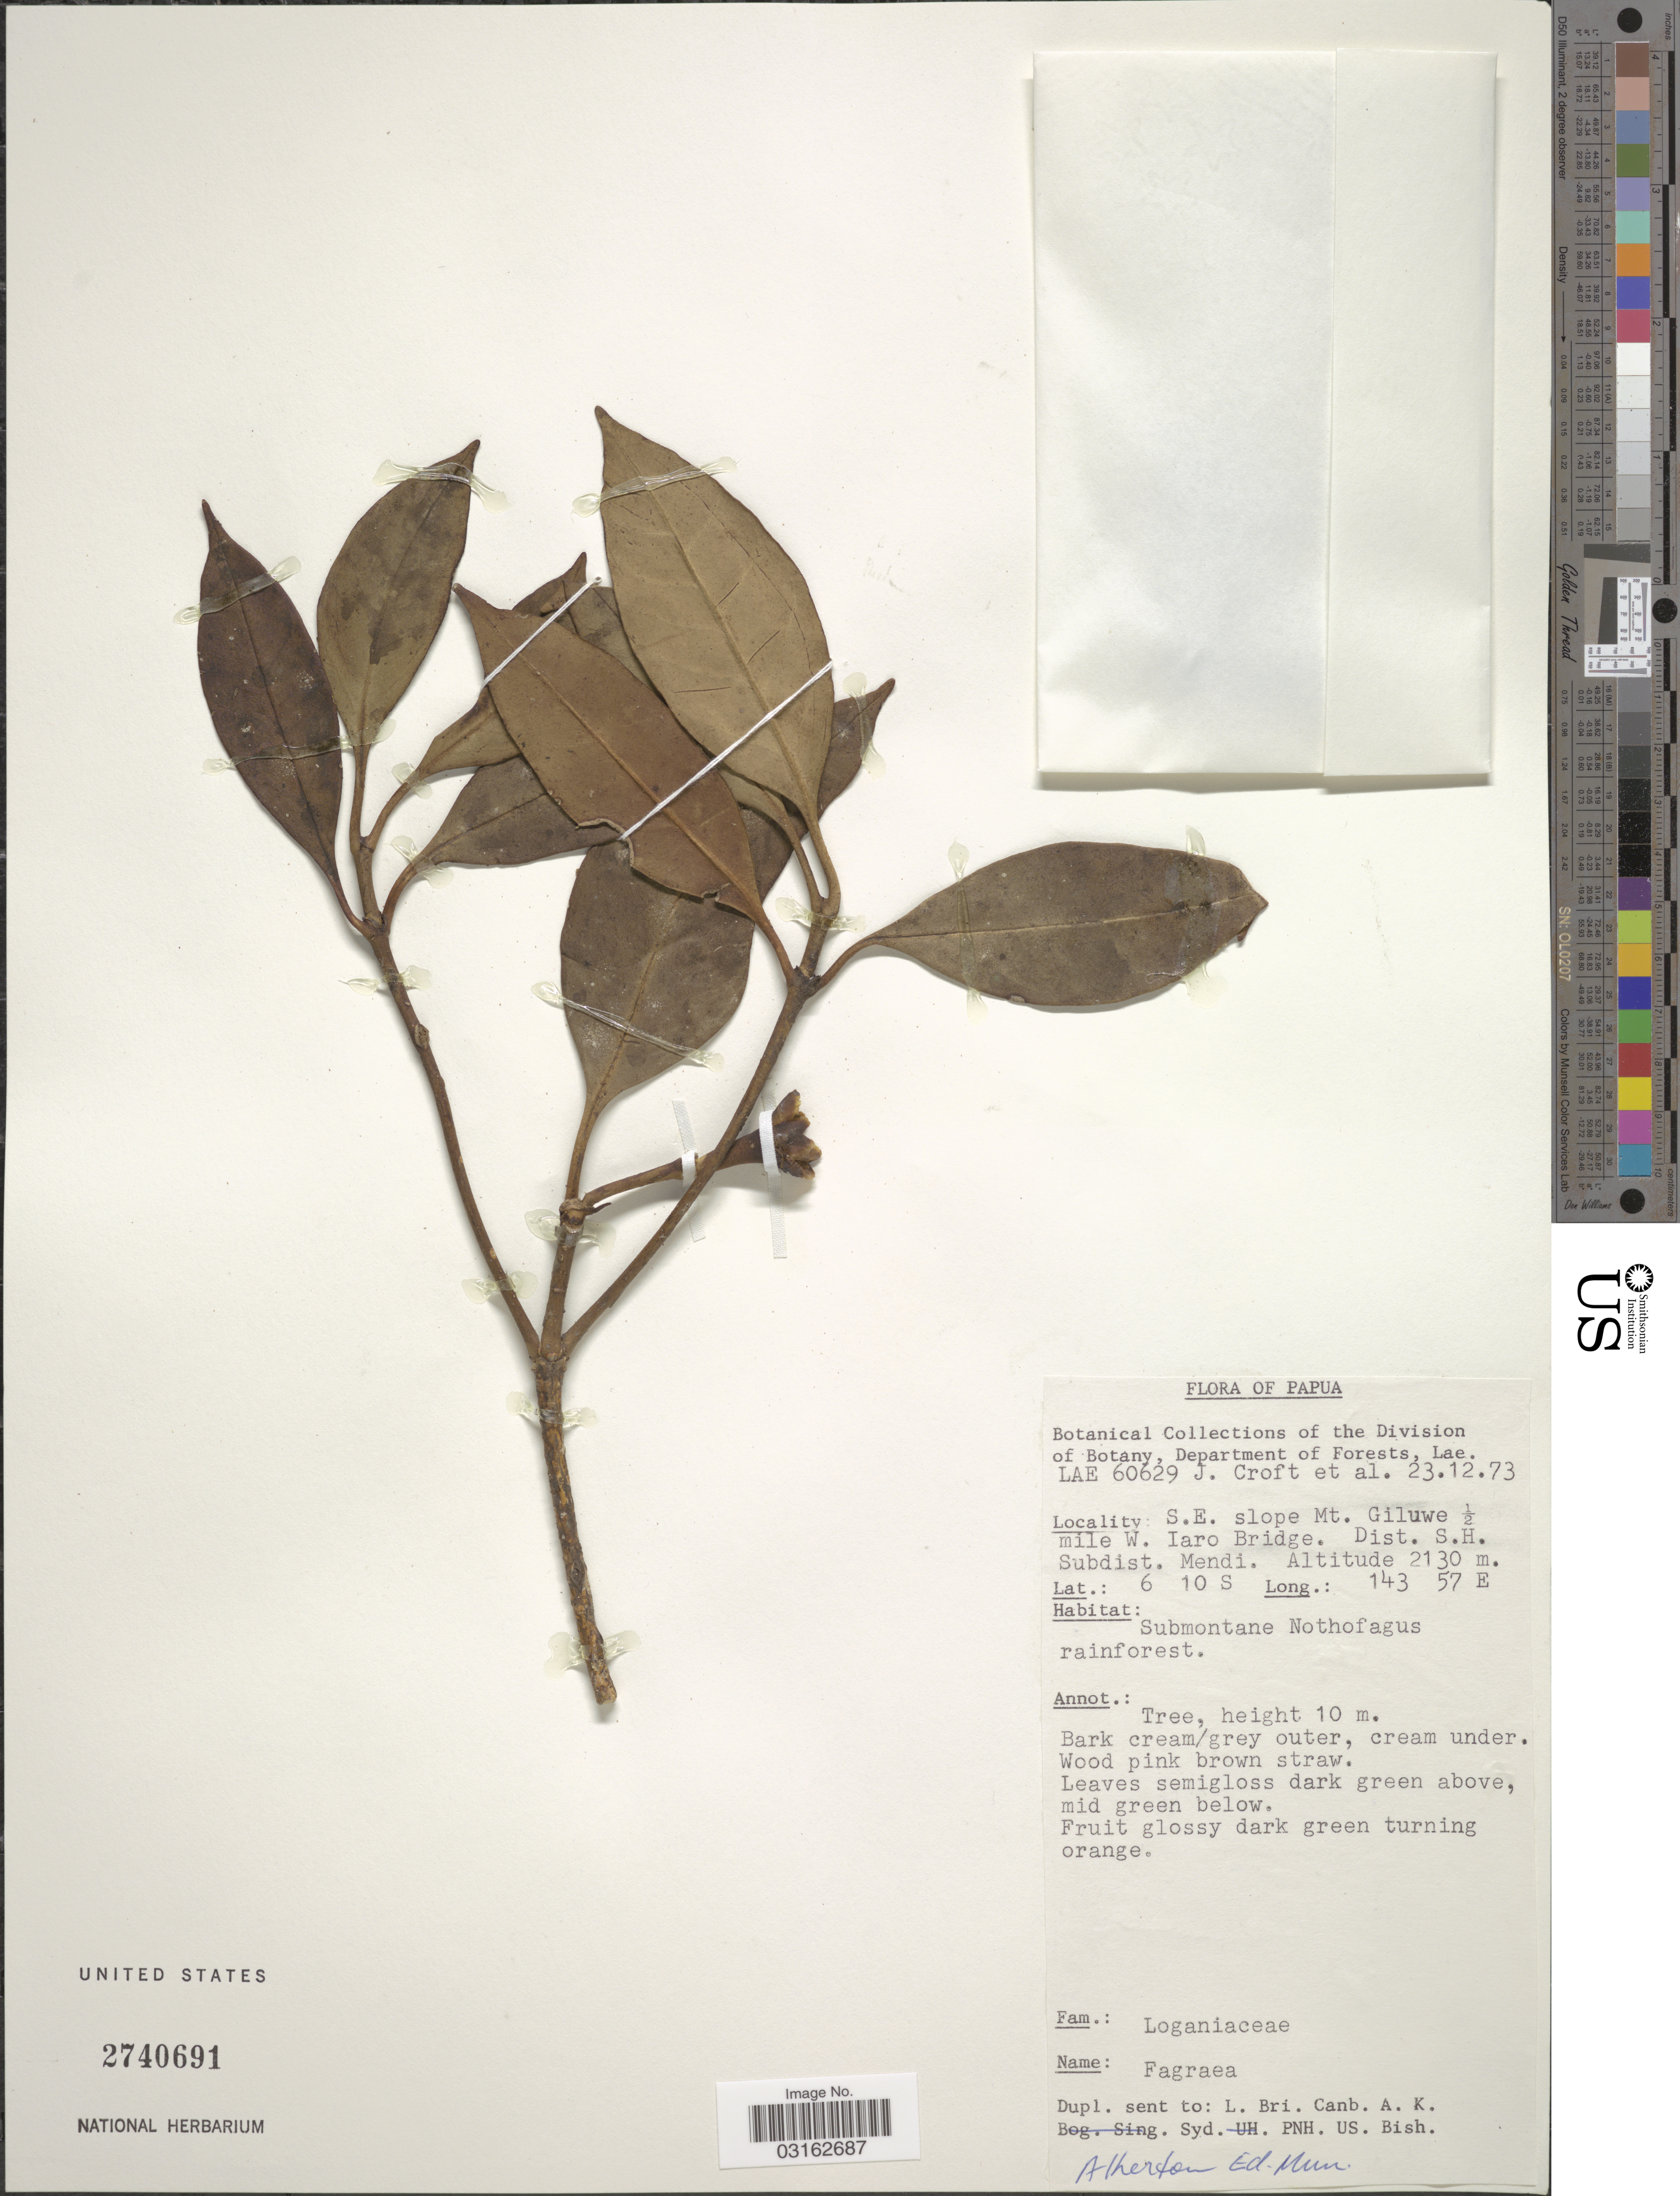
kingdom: Plantae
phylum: Tracheophyta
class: Magnoliopsida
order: Gentianales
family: Gentianaceae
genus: Fagraea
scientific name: Fagraea sp.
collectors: J. Croft & et al.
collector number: LAE 60629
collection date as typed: Transcribed d/m/y: 23/12/73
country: Papua New Guinea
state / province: Southern Highlands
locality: Papua, S.E. slope Mt. Giluwe ½ mile W. Iaro Bridge, Dist. S.H. Subdist. Mendi.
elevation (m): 2130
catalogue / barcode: US 2740691